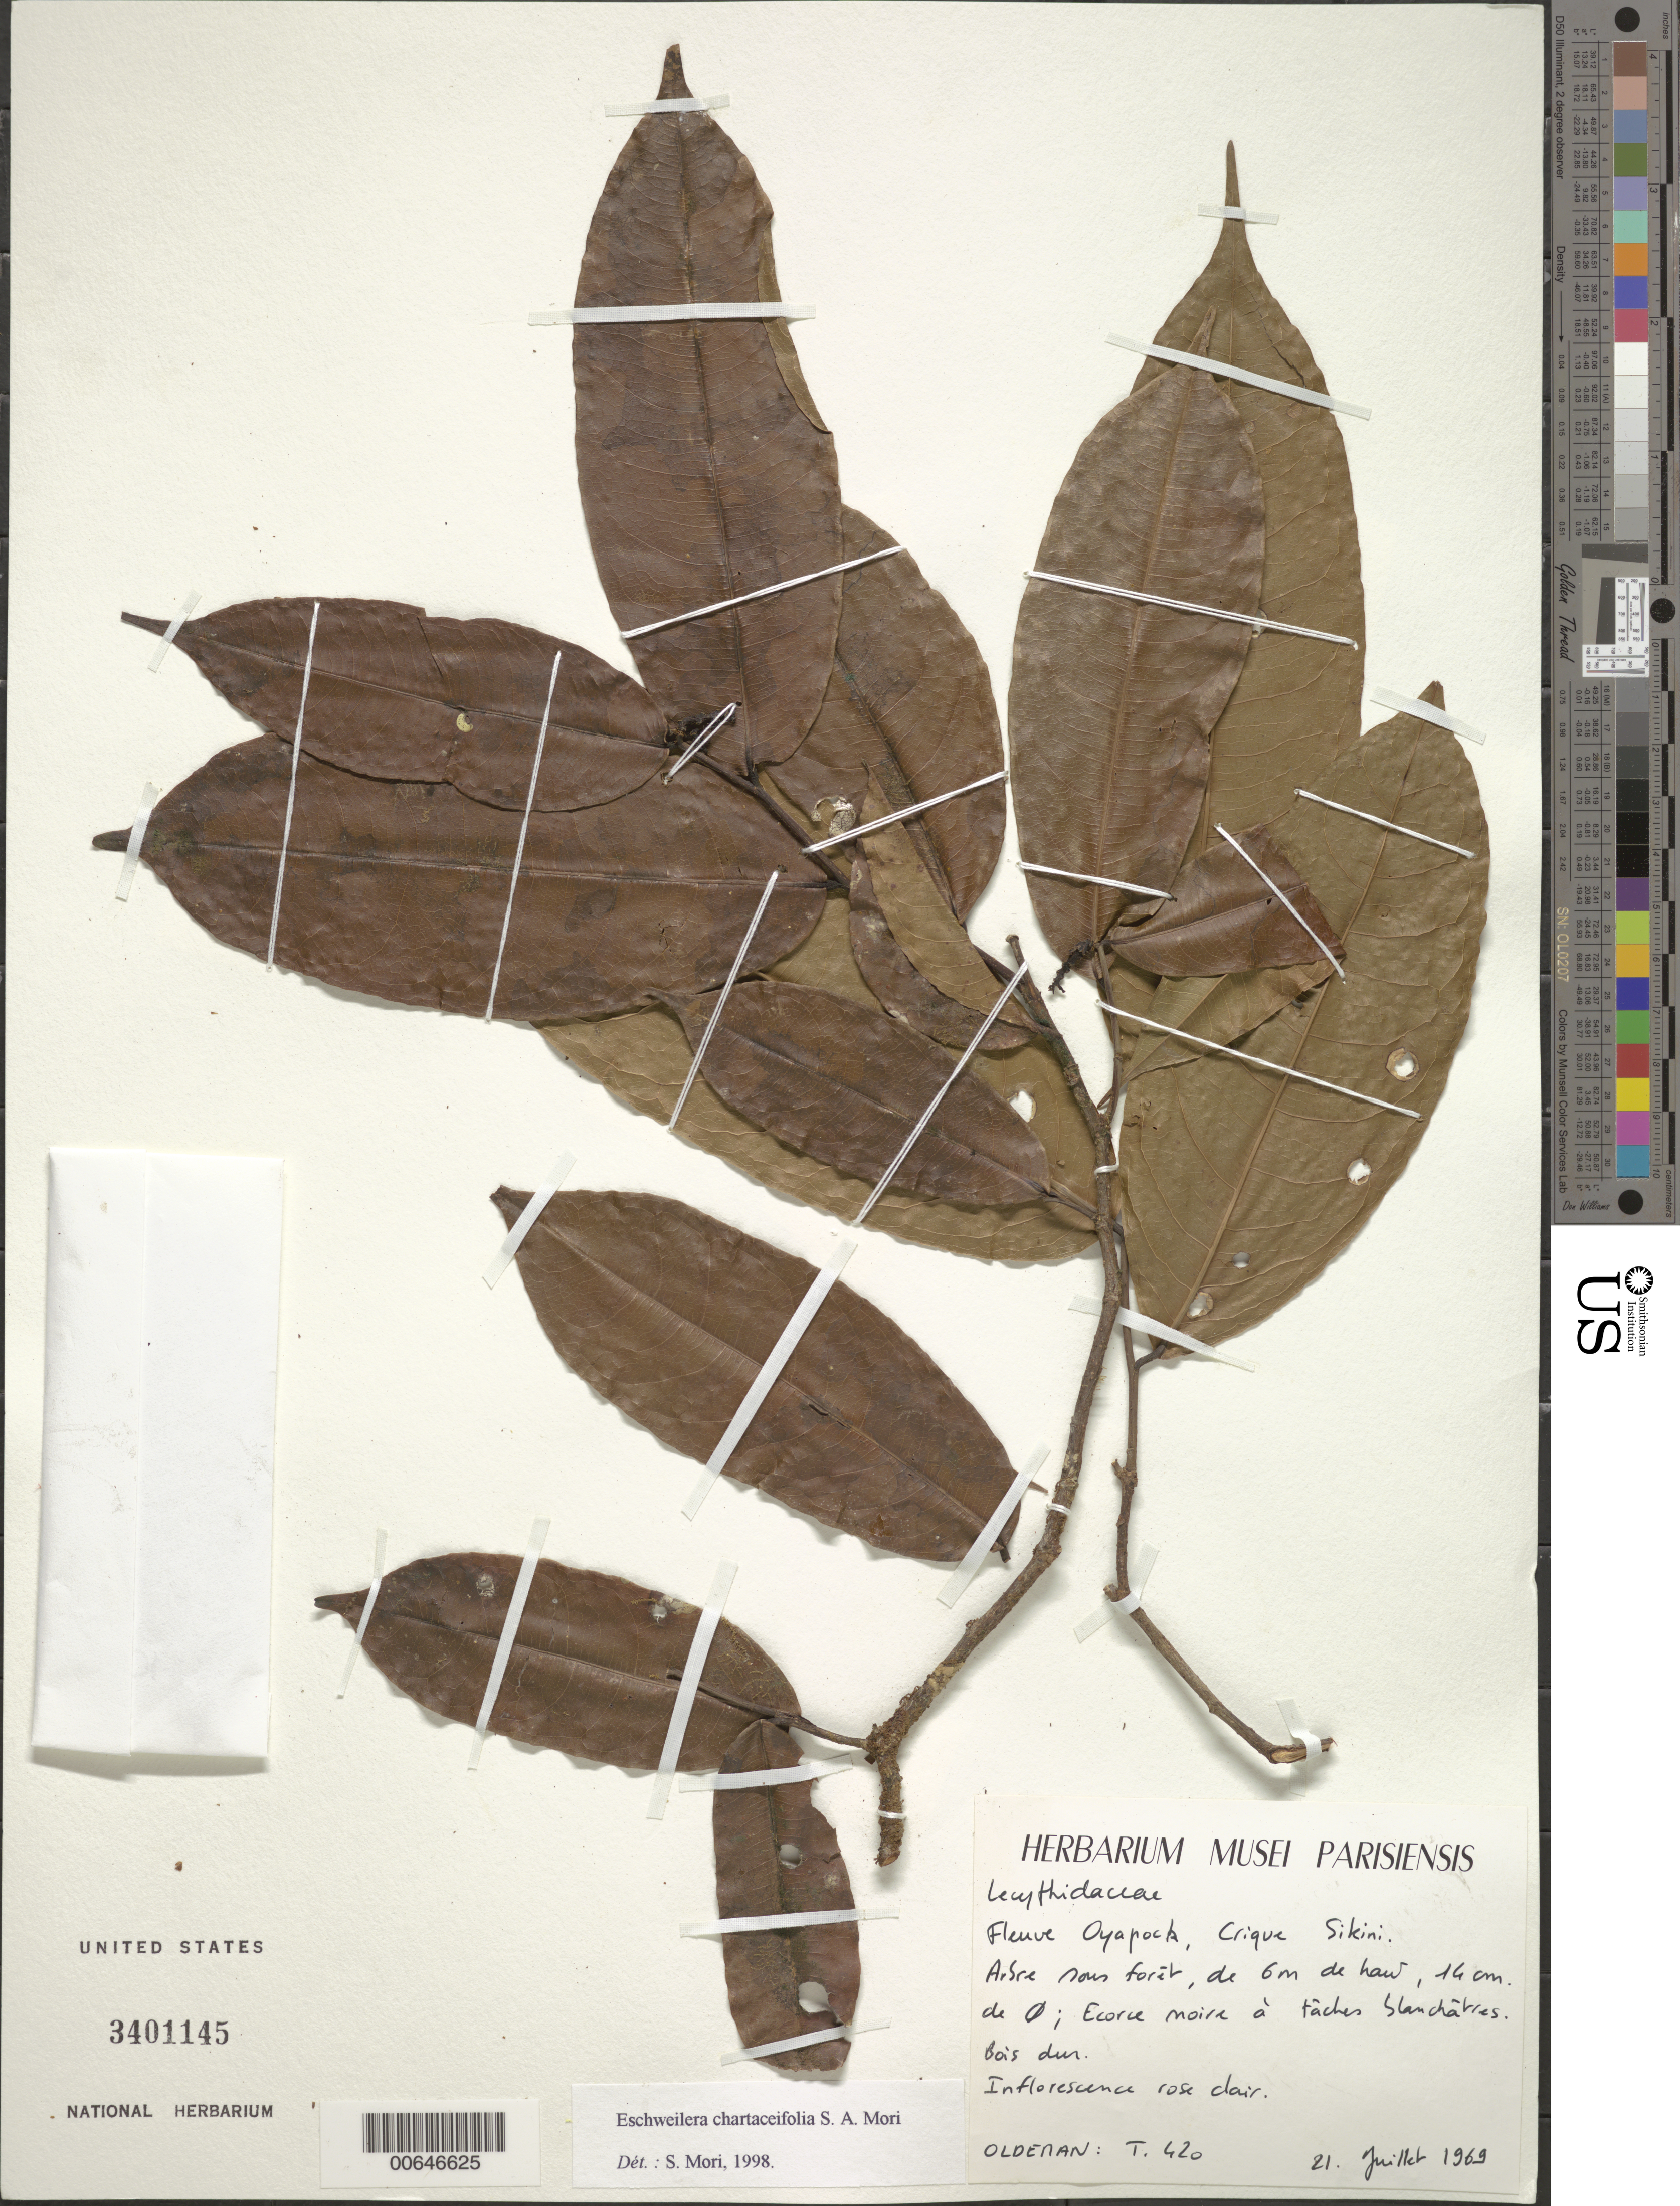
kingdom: Plantae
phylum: Tracheophyta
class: Magnoliopsida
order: Ericales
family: Lecythidaceae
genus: Eschweilera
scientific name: Eschweilera chartaceifolia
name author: S.A. Mori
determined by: Mori, Scott A.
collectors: R. Oldeman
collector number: T 420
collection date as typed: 21-Jul-69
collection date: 1969-07-21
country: French Guiana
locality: Fleuve Oyapock, Crique Sikini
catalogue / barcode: US 3401145